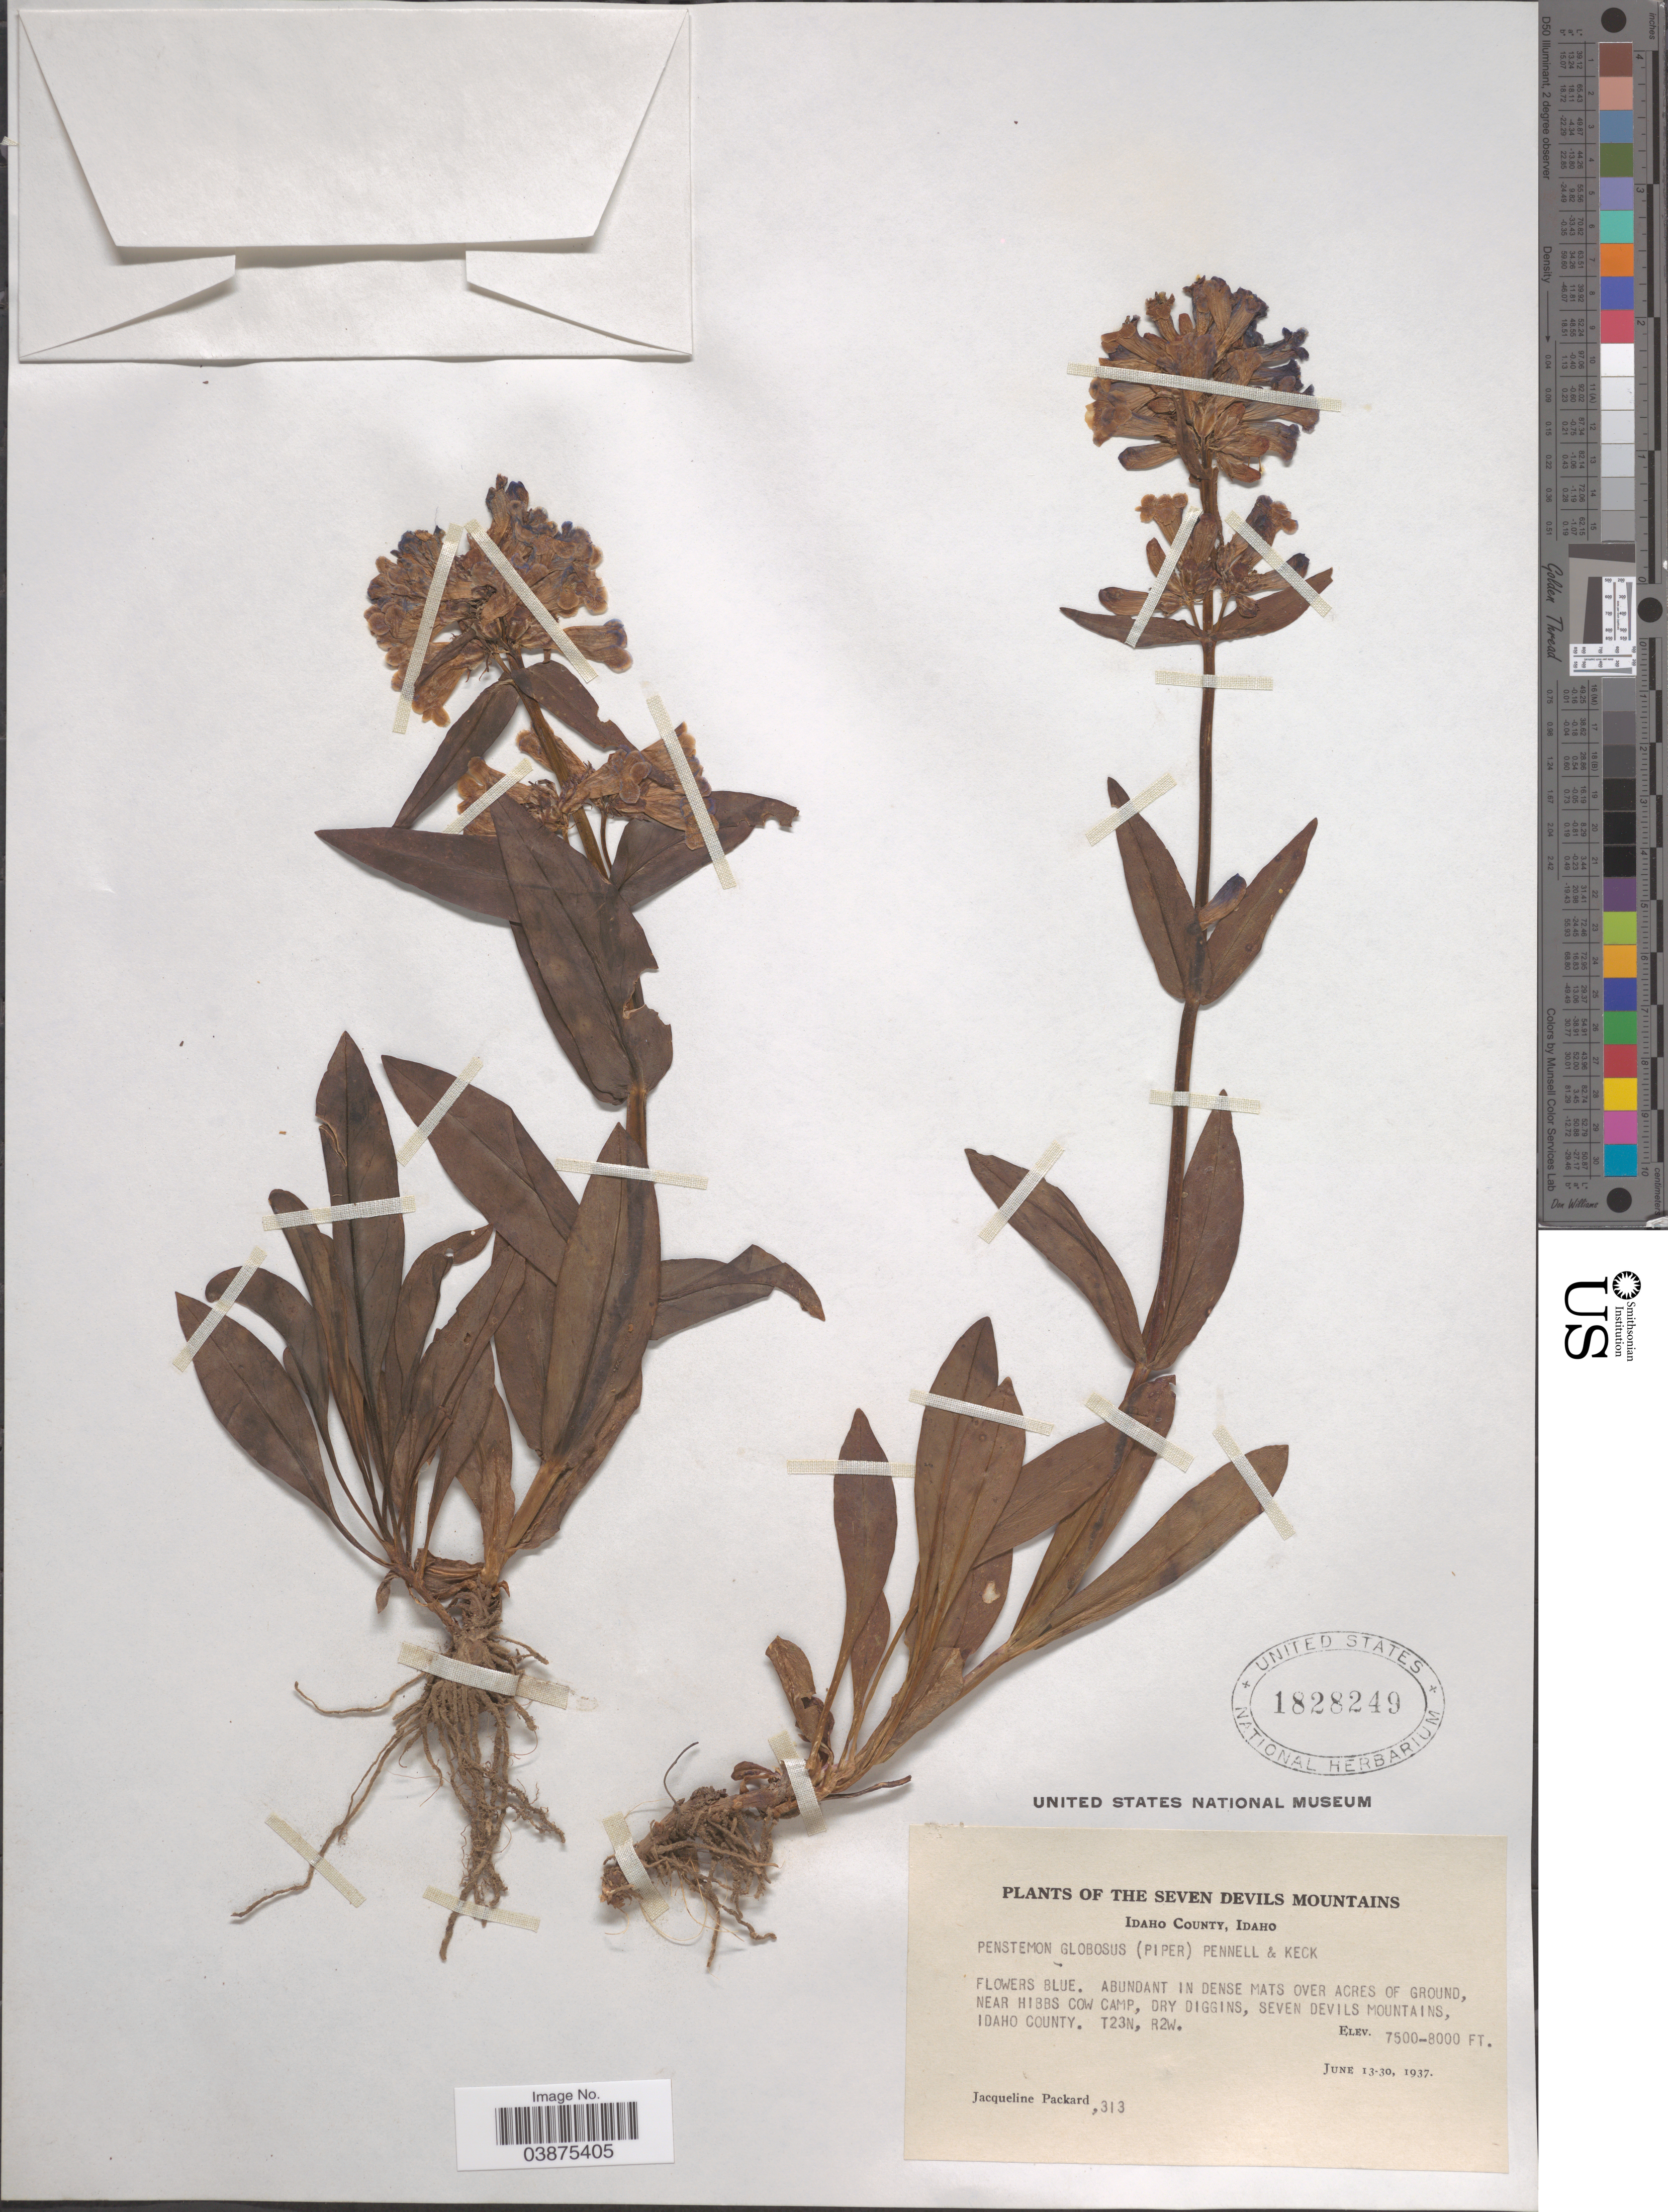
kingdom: Plantae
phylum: Tracheophyta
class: Magnoliopsida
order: Lamiales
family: Plantaginaceae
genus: Penstemon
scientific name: Penstemon globosus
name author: (Piper) Pennell & D.D. Keck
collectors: J. Packard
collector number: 313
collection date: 1937-06-13/1937-06-30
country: United States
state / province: Idaho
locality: The Seven Devils Mountains. Idaho County. Near Hibbs Cow Camp, dry diggins, Seven Devils Mountains, Idaho County. T23N, R2W.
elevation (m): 2286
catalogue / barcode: US 1828249